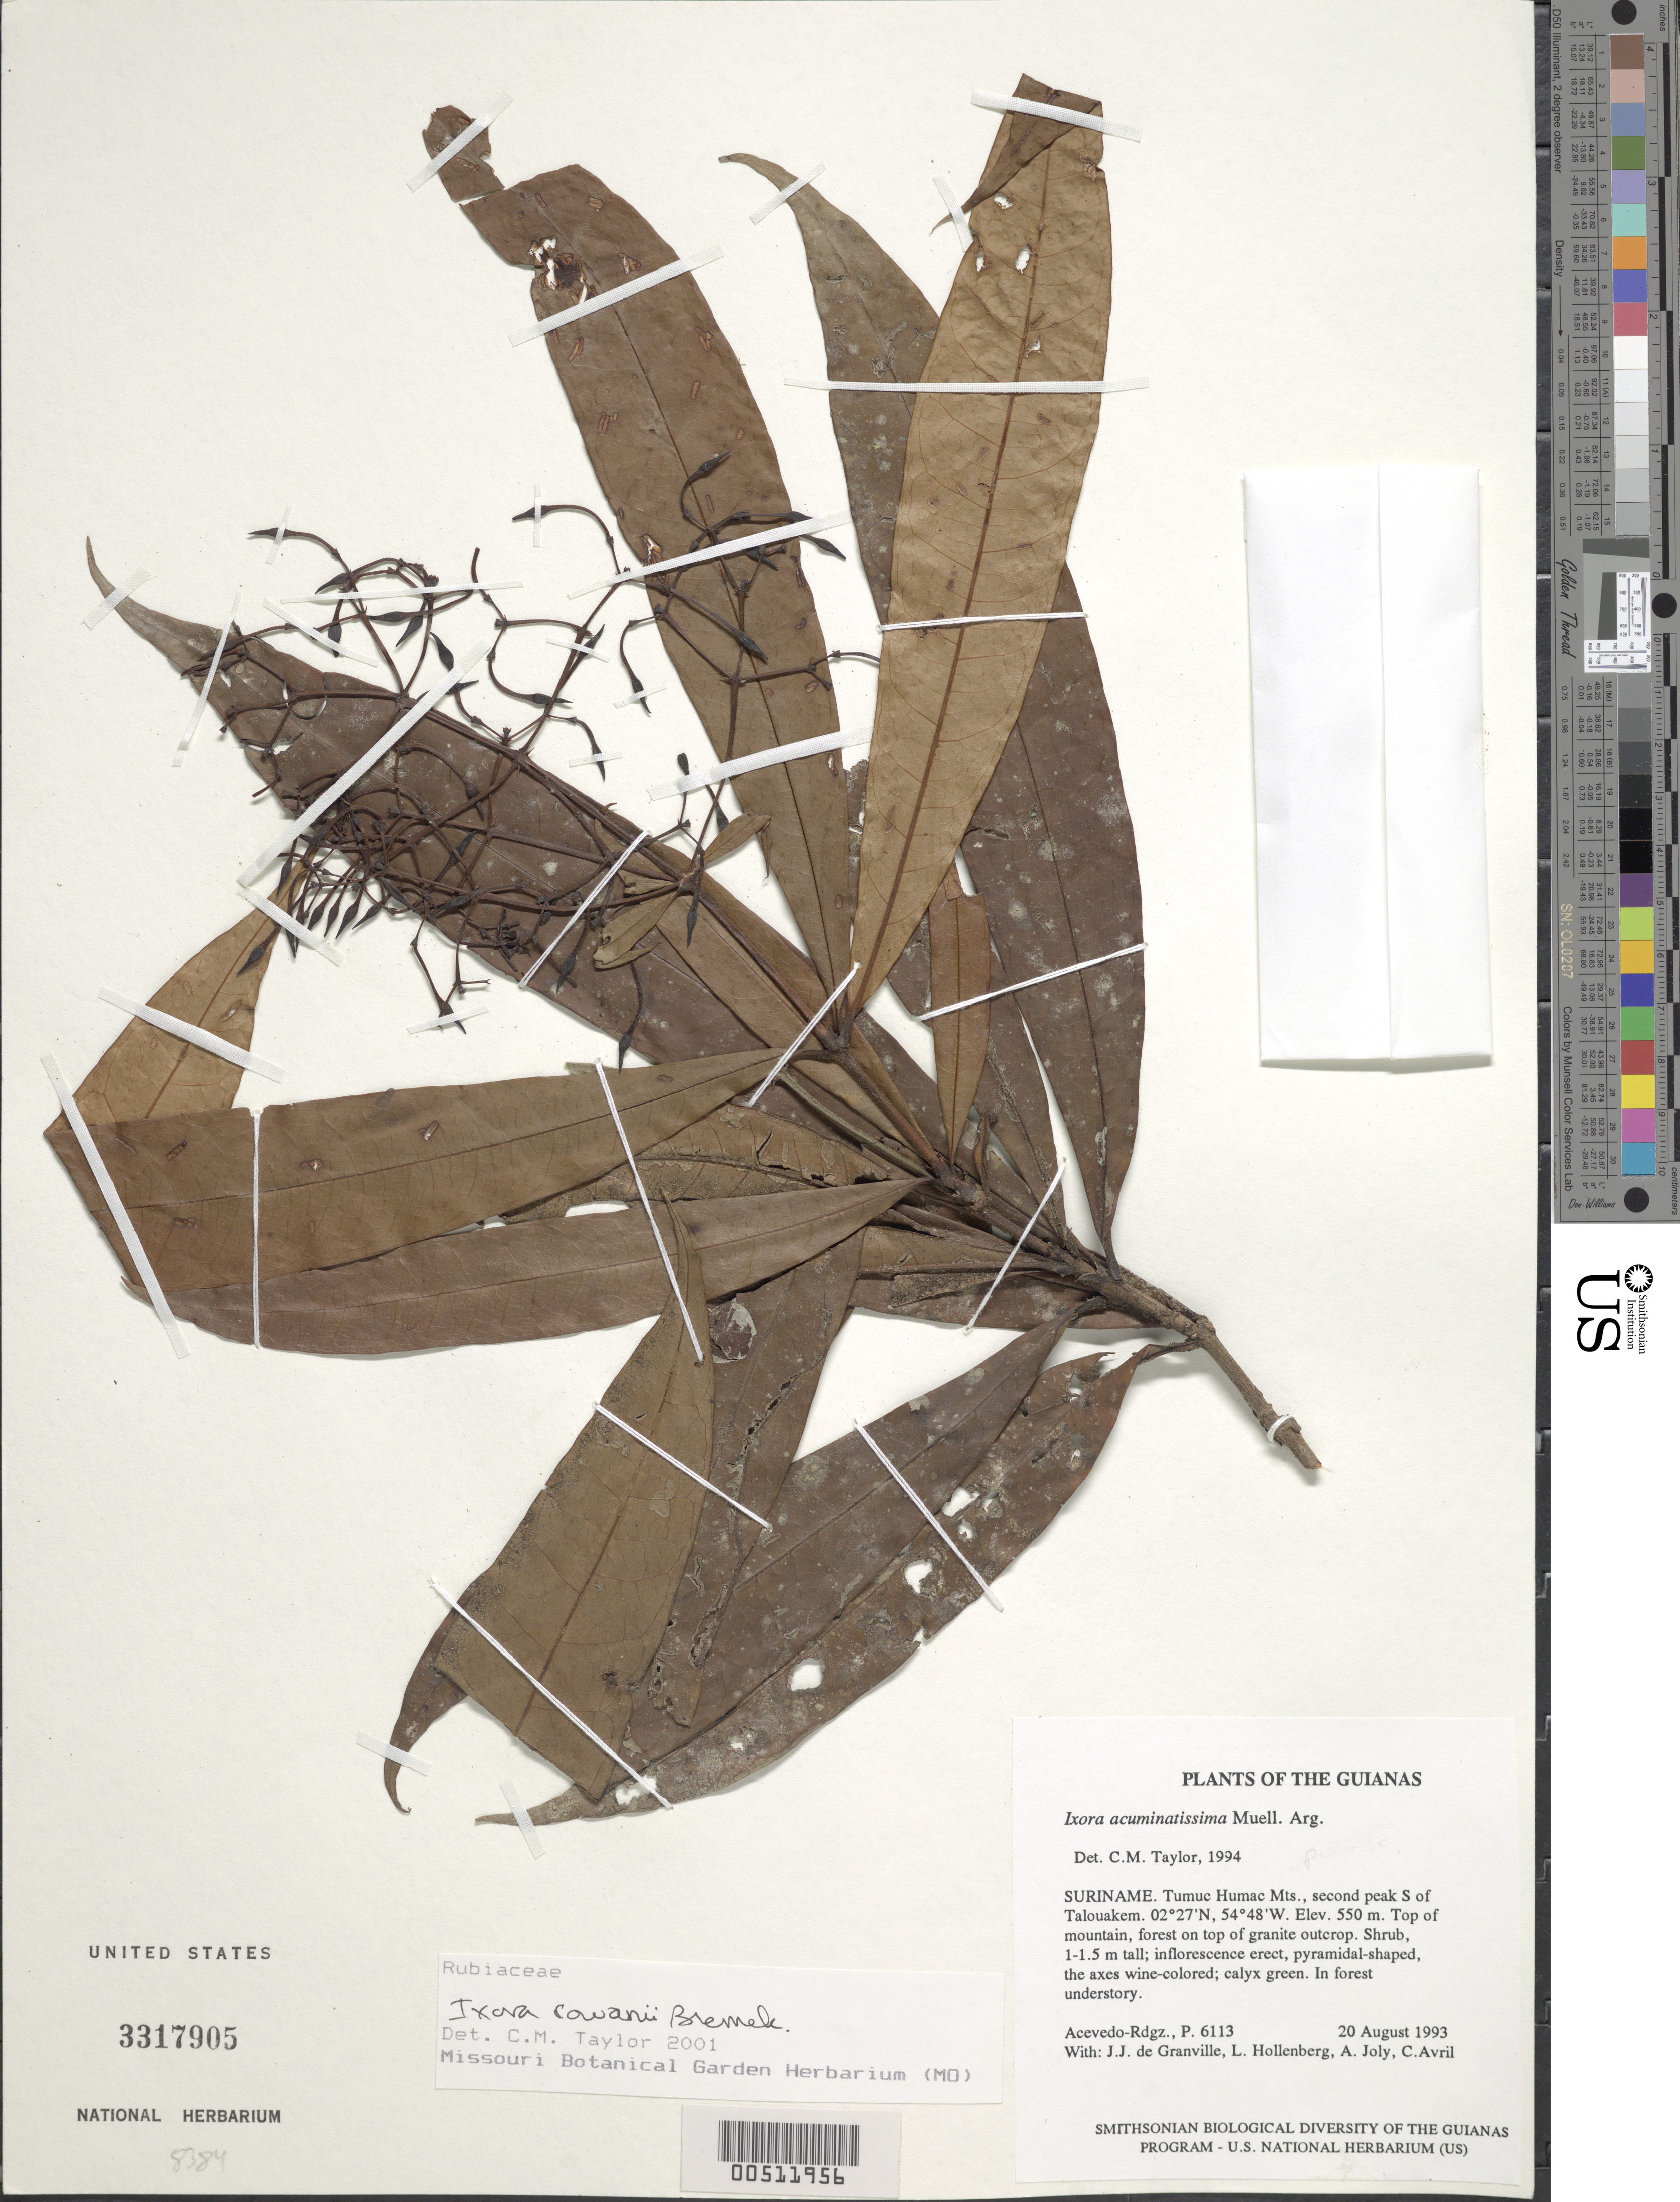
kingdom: Plantae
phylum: Tracheophyta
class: Magnoliopsida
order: Gentianales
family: Rubiaceae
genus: Ixora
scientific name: Ixora sandwithiana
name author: Steyerm.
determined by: Taylor, Charlotte M.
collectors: P. Acevedo-Rodr., J.-J. de Granville, A. Joly & A. Boyer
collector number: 6113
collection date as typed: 20 Aug 1993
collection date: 1993-08-20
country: Suriname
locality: Tumuc Humac Mts., second peak S of Talouakem.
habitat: In forest understory.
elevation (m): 550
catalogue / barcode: US 3317905